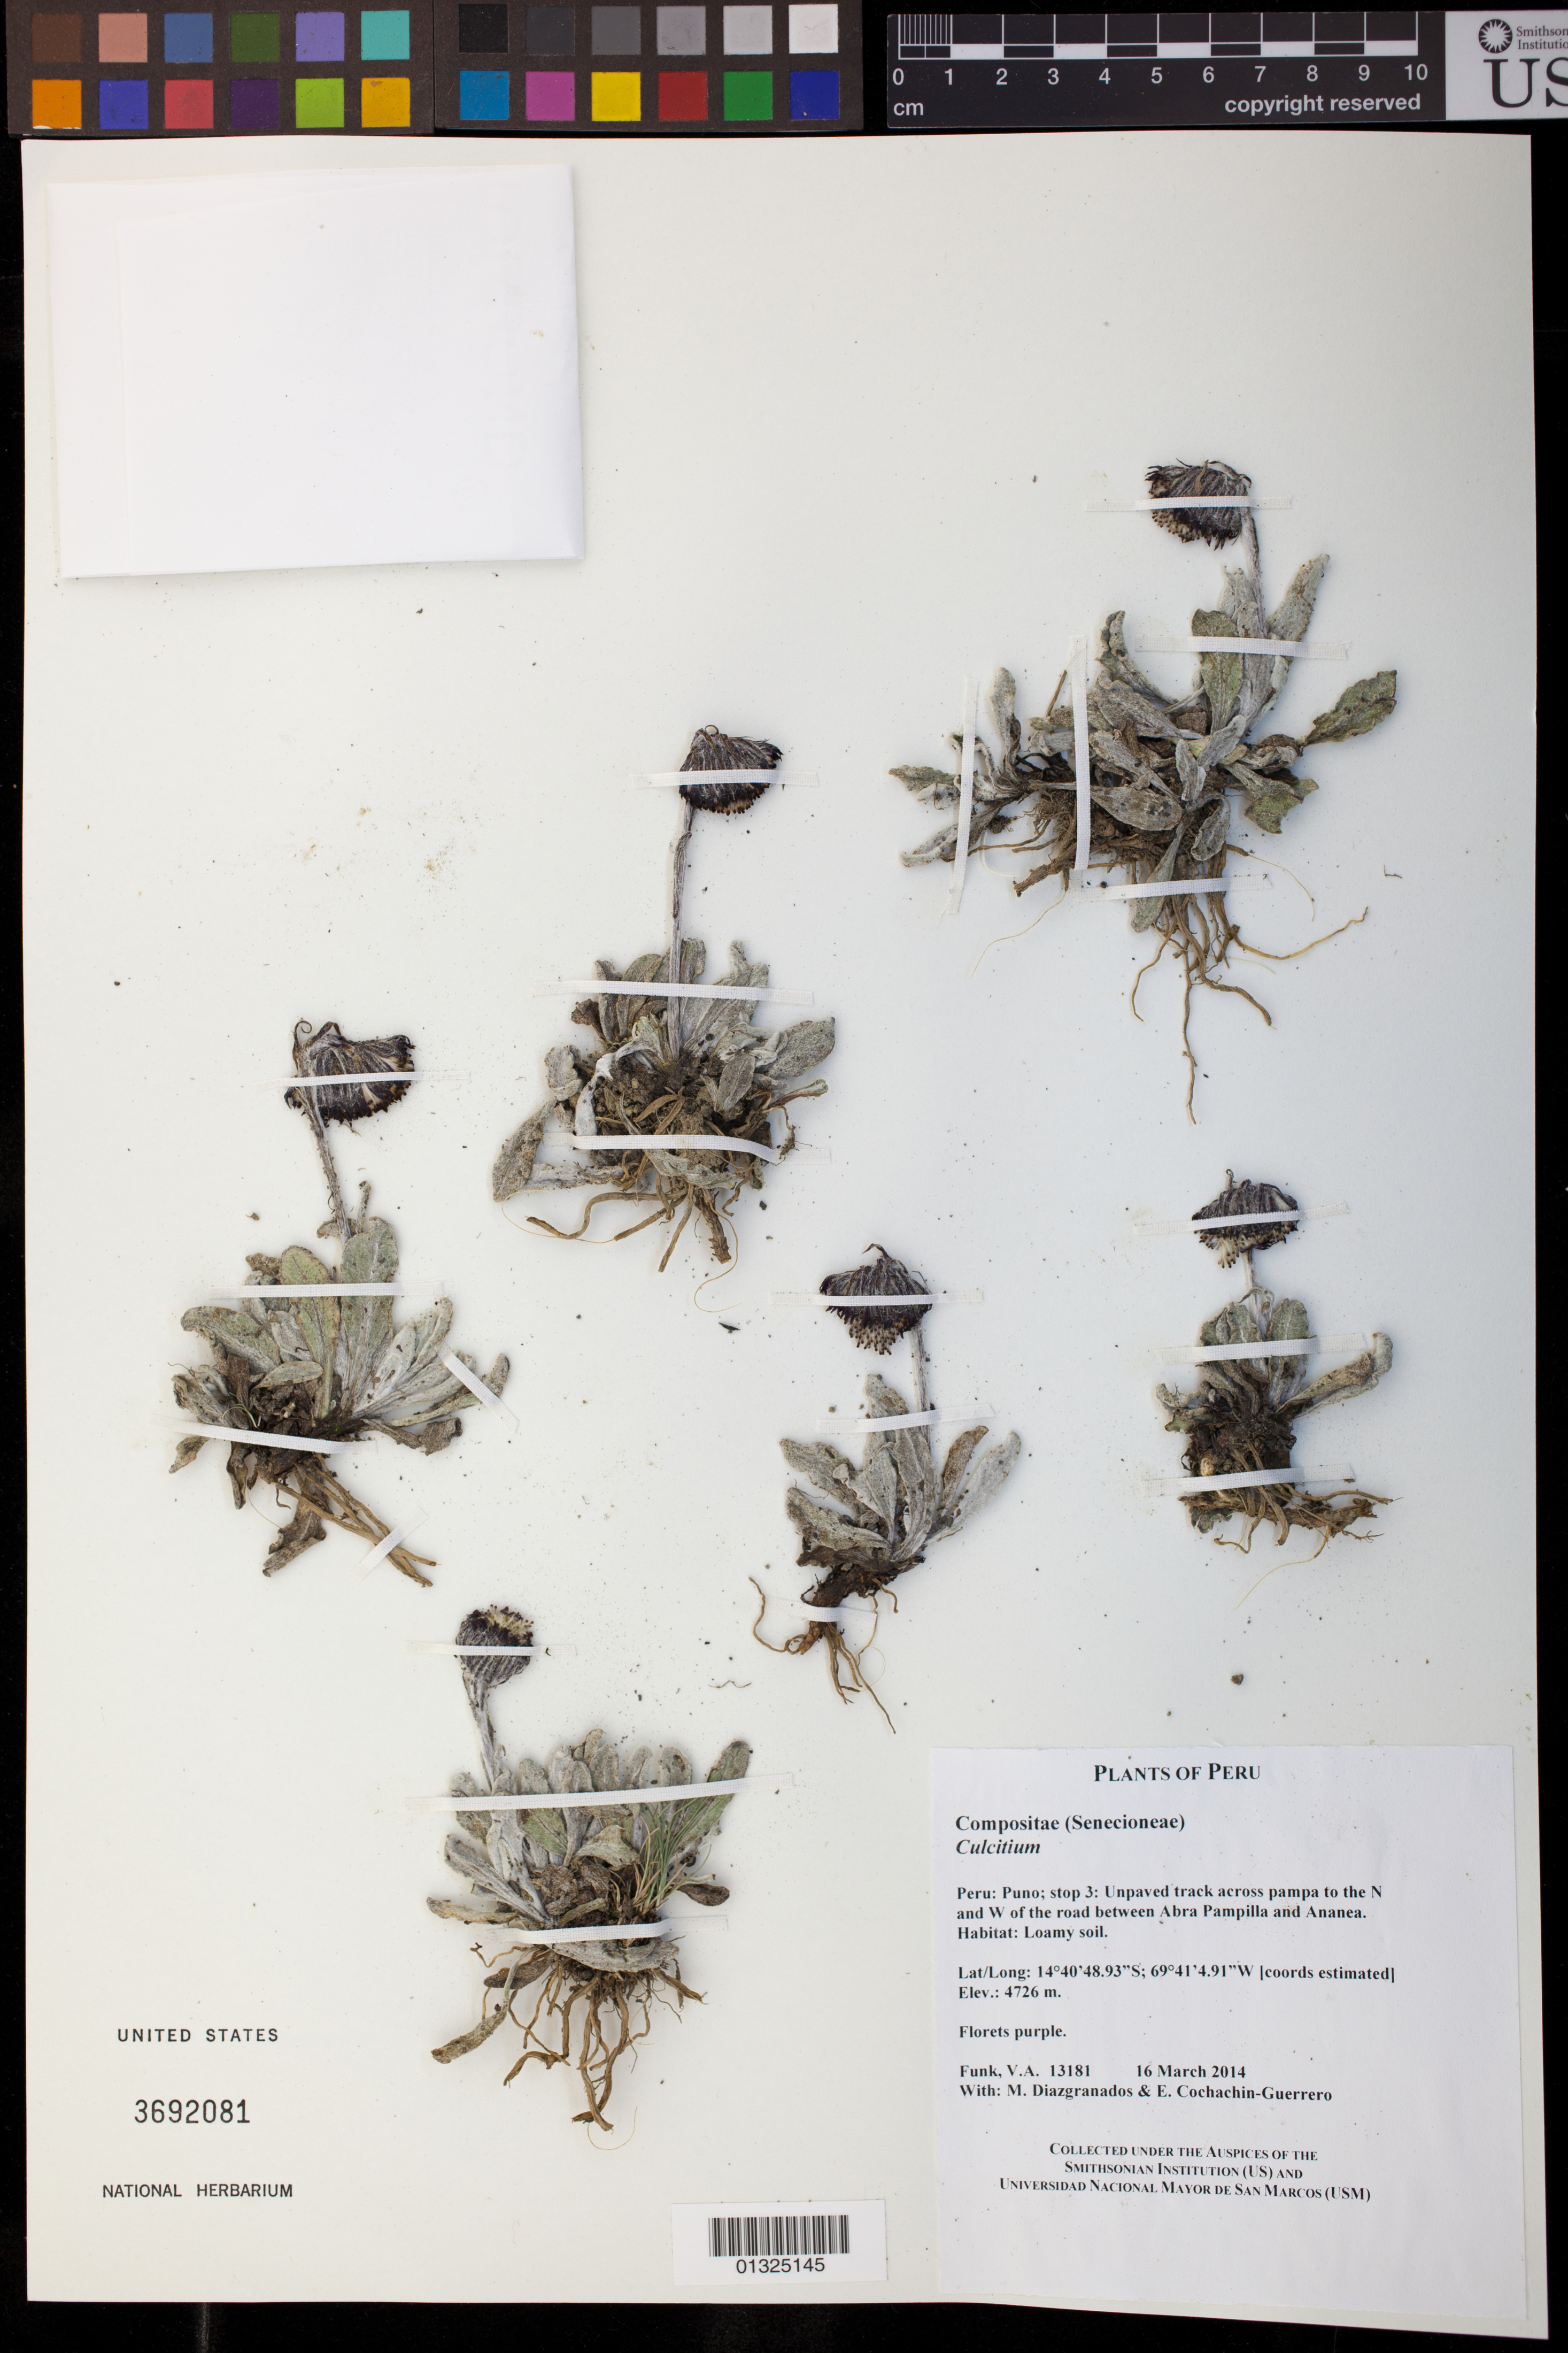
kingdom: Plantae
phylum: Tracheophyta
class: Magnoliopsida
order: Asterales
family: Asteraceae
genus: Senecio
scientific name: Senecio candollei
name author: Wedd.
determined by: Calvo, Joel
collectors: M. Diazgranados C. & E. Cochachin Guerrero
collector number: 13181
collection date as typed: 16 March 2014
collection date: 2014-03-16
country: Peru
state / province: Puno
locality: Unpaved track across pampa to the N and W of the road between Abra Pampilla and Ananea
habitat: Loamy soil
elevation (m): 4726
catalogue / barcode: US 3692081